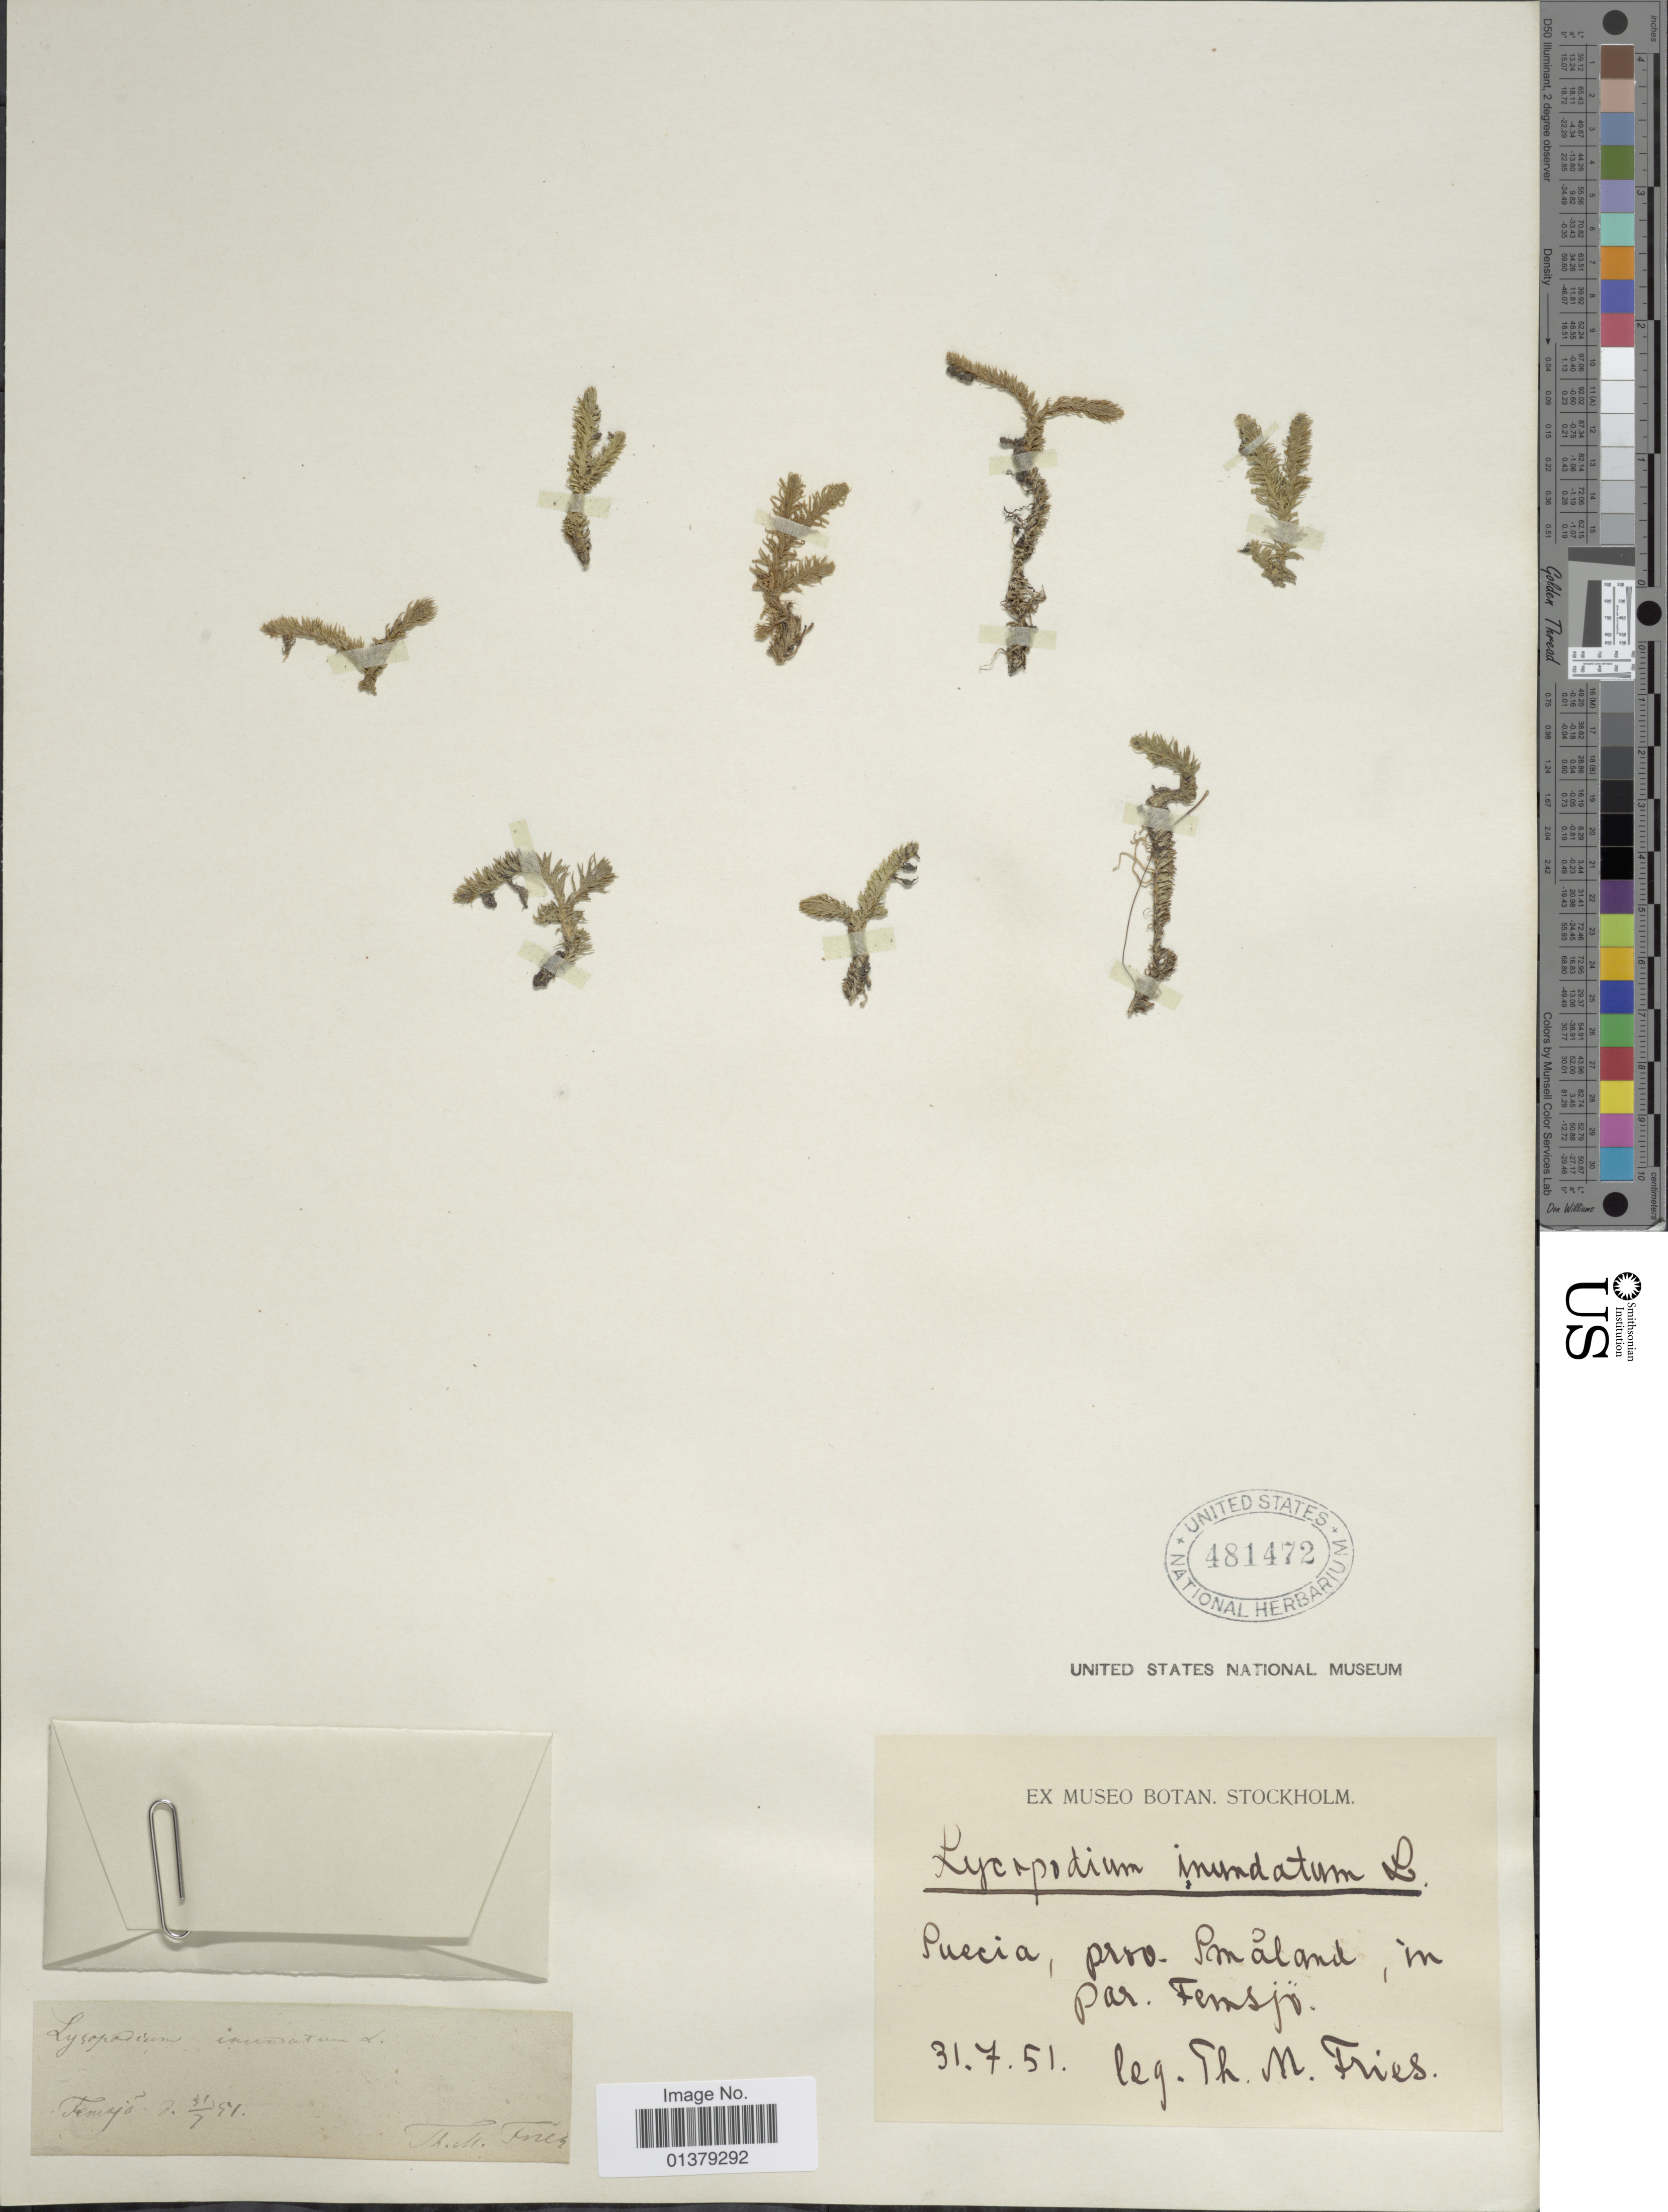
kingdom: Plantae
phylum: Tracheophyta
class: Lycopodiopsida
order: Lycopodiales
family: Lycopodiaceae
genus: Lycopodiella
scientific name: Lycopodiella inundata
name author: (L.) Holub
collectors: T. Fries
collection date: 1851-07-31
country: Sweden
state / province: Halland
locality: Småland prov. in par. Femsjö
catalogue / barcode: US 481472